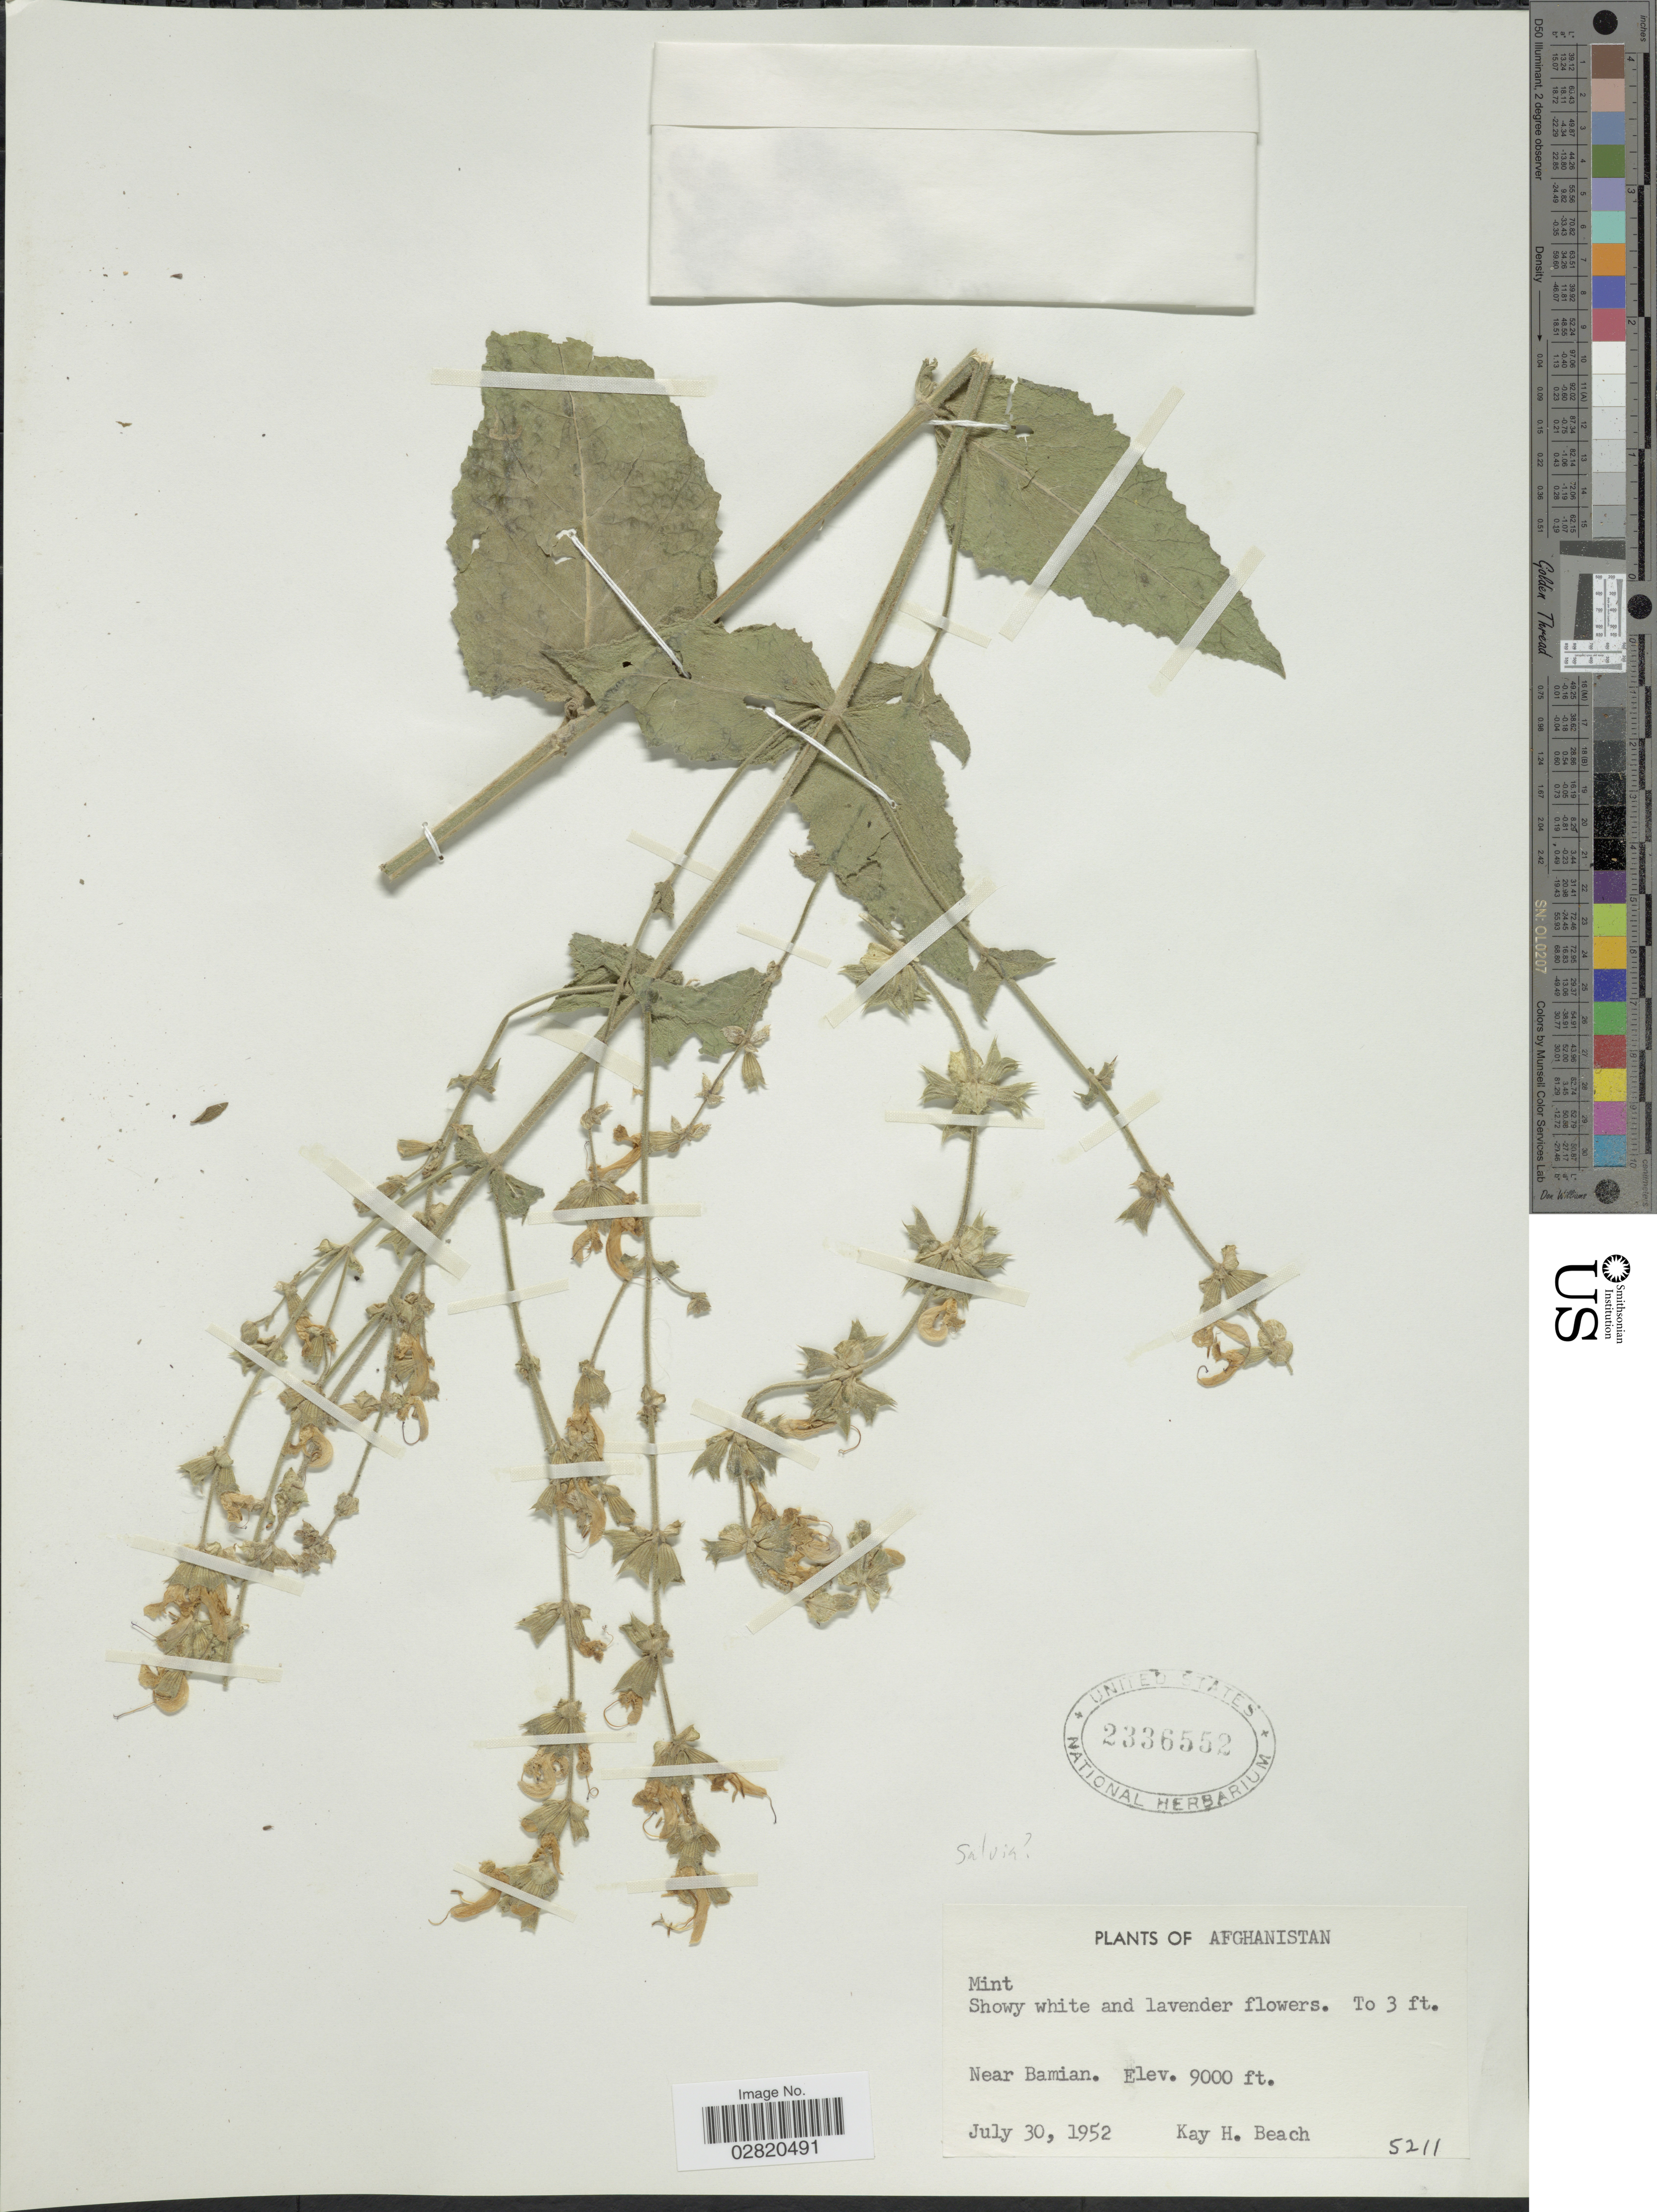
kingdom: Plantae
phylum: Tracheophyta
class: Magnoliopsida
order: Lamiales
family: Lamiaceae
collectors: K. H. Beach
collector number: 5211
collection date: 1952-07-30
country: Afghanistan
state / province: Bamian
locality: Near Bamian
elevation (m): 2743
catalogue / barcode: US 2336552